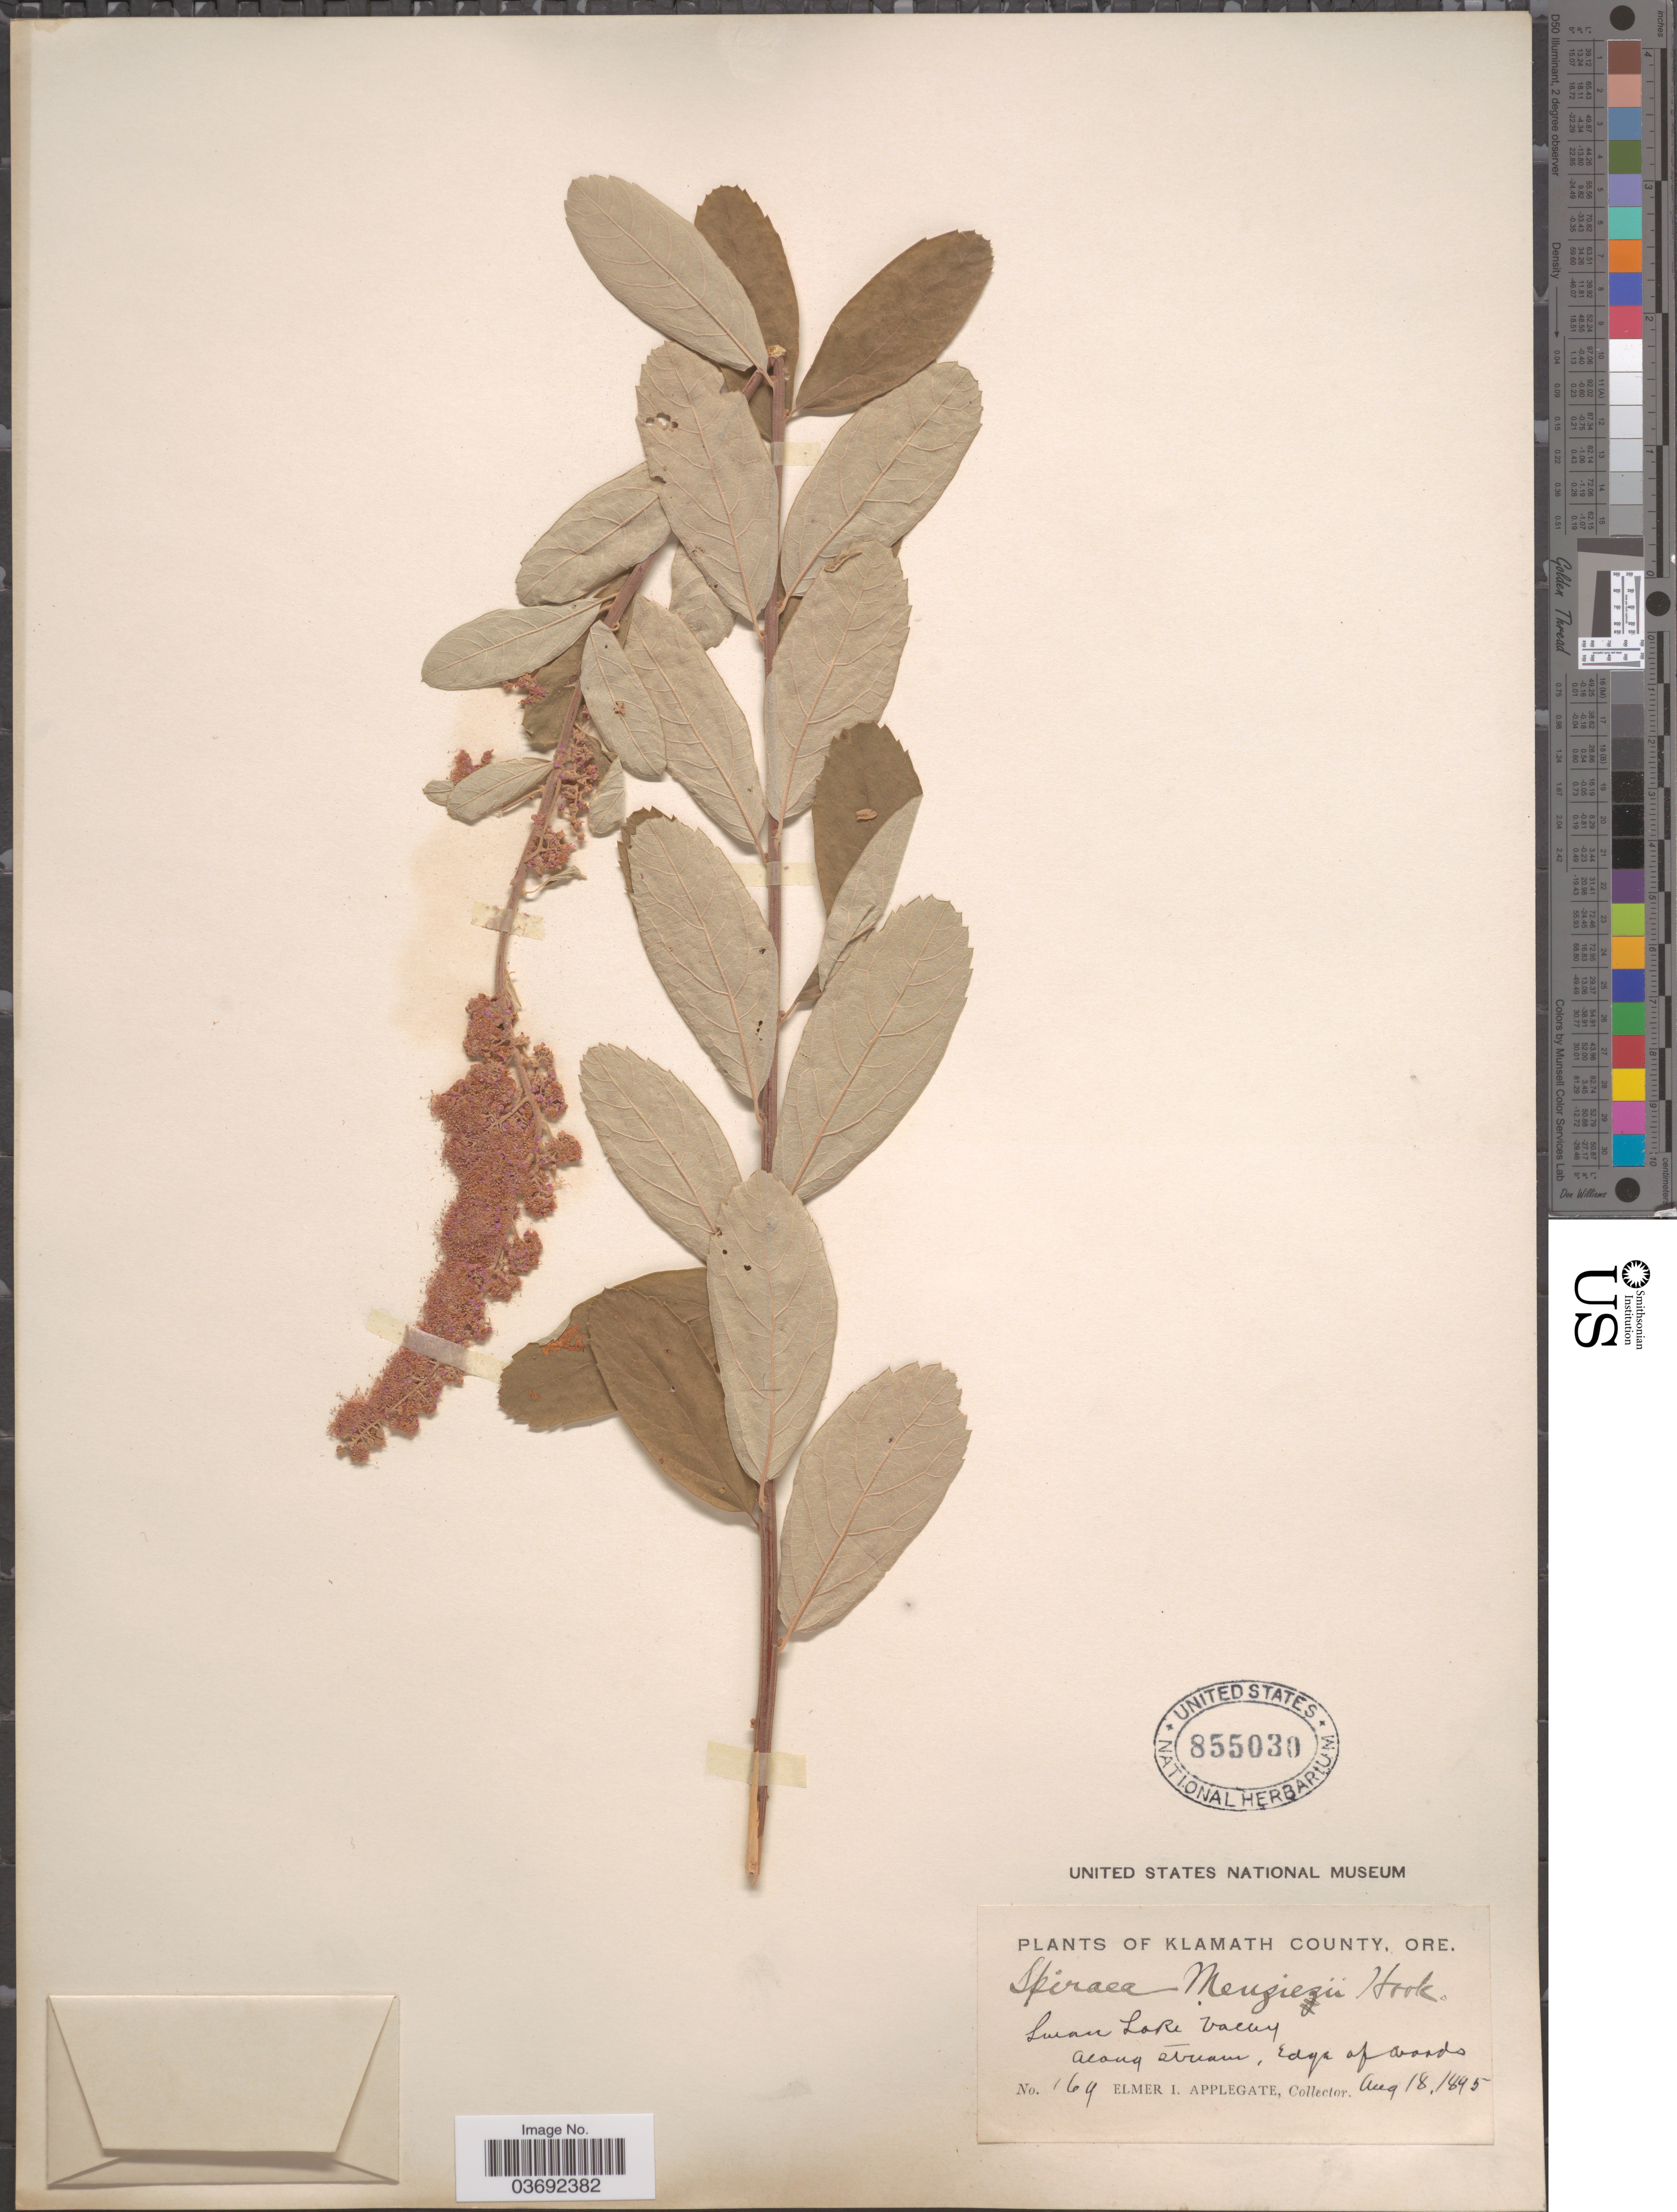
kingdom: Plantae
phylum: Tracheophyta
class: Magnoliopsida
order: Rosales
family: Rosaceae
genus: Spiraea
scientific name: Spiraea douglasii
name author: Hook.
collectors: E. I. Applegate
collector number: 169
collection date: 1895-08-18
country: United States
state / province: Oregon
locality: Klamath County. Swan Lake Valley. Along stream, Edge of woods.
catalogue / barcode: US 855030